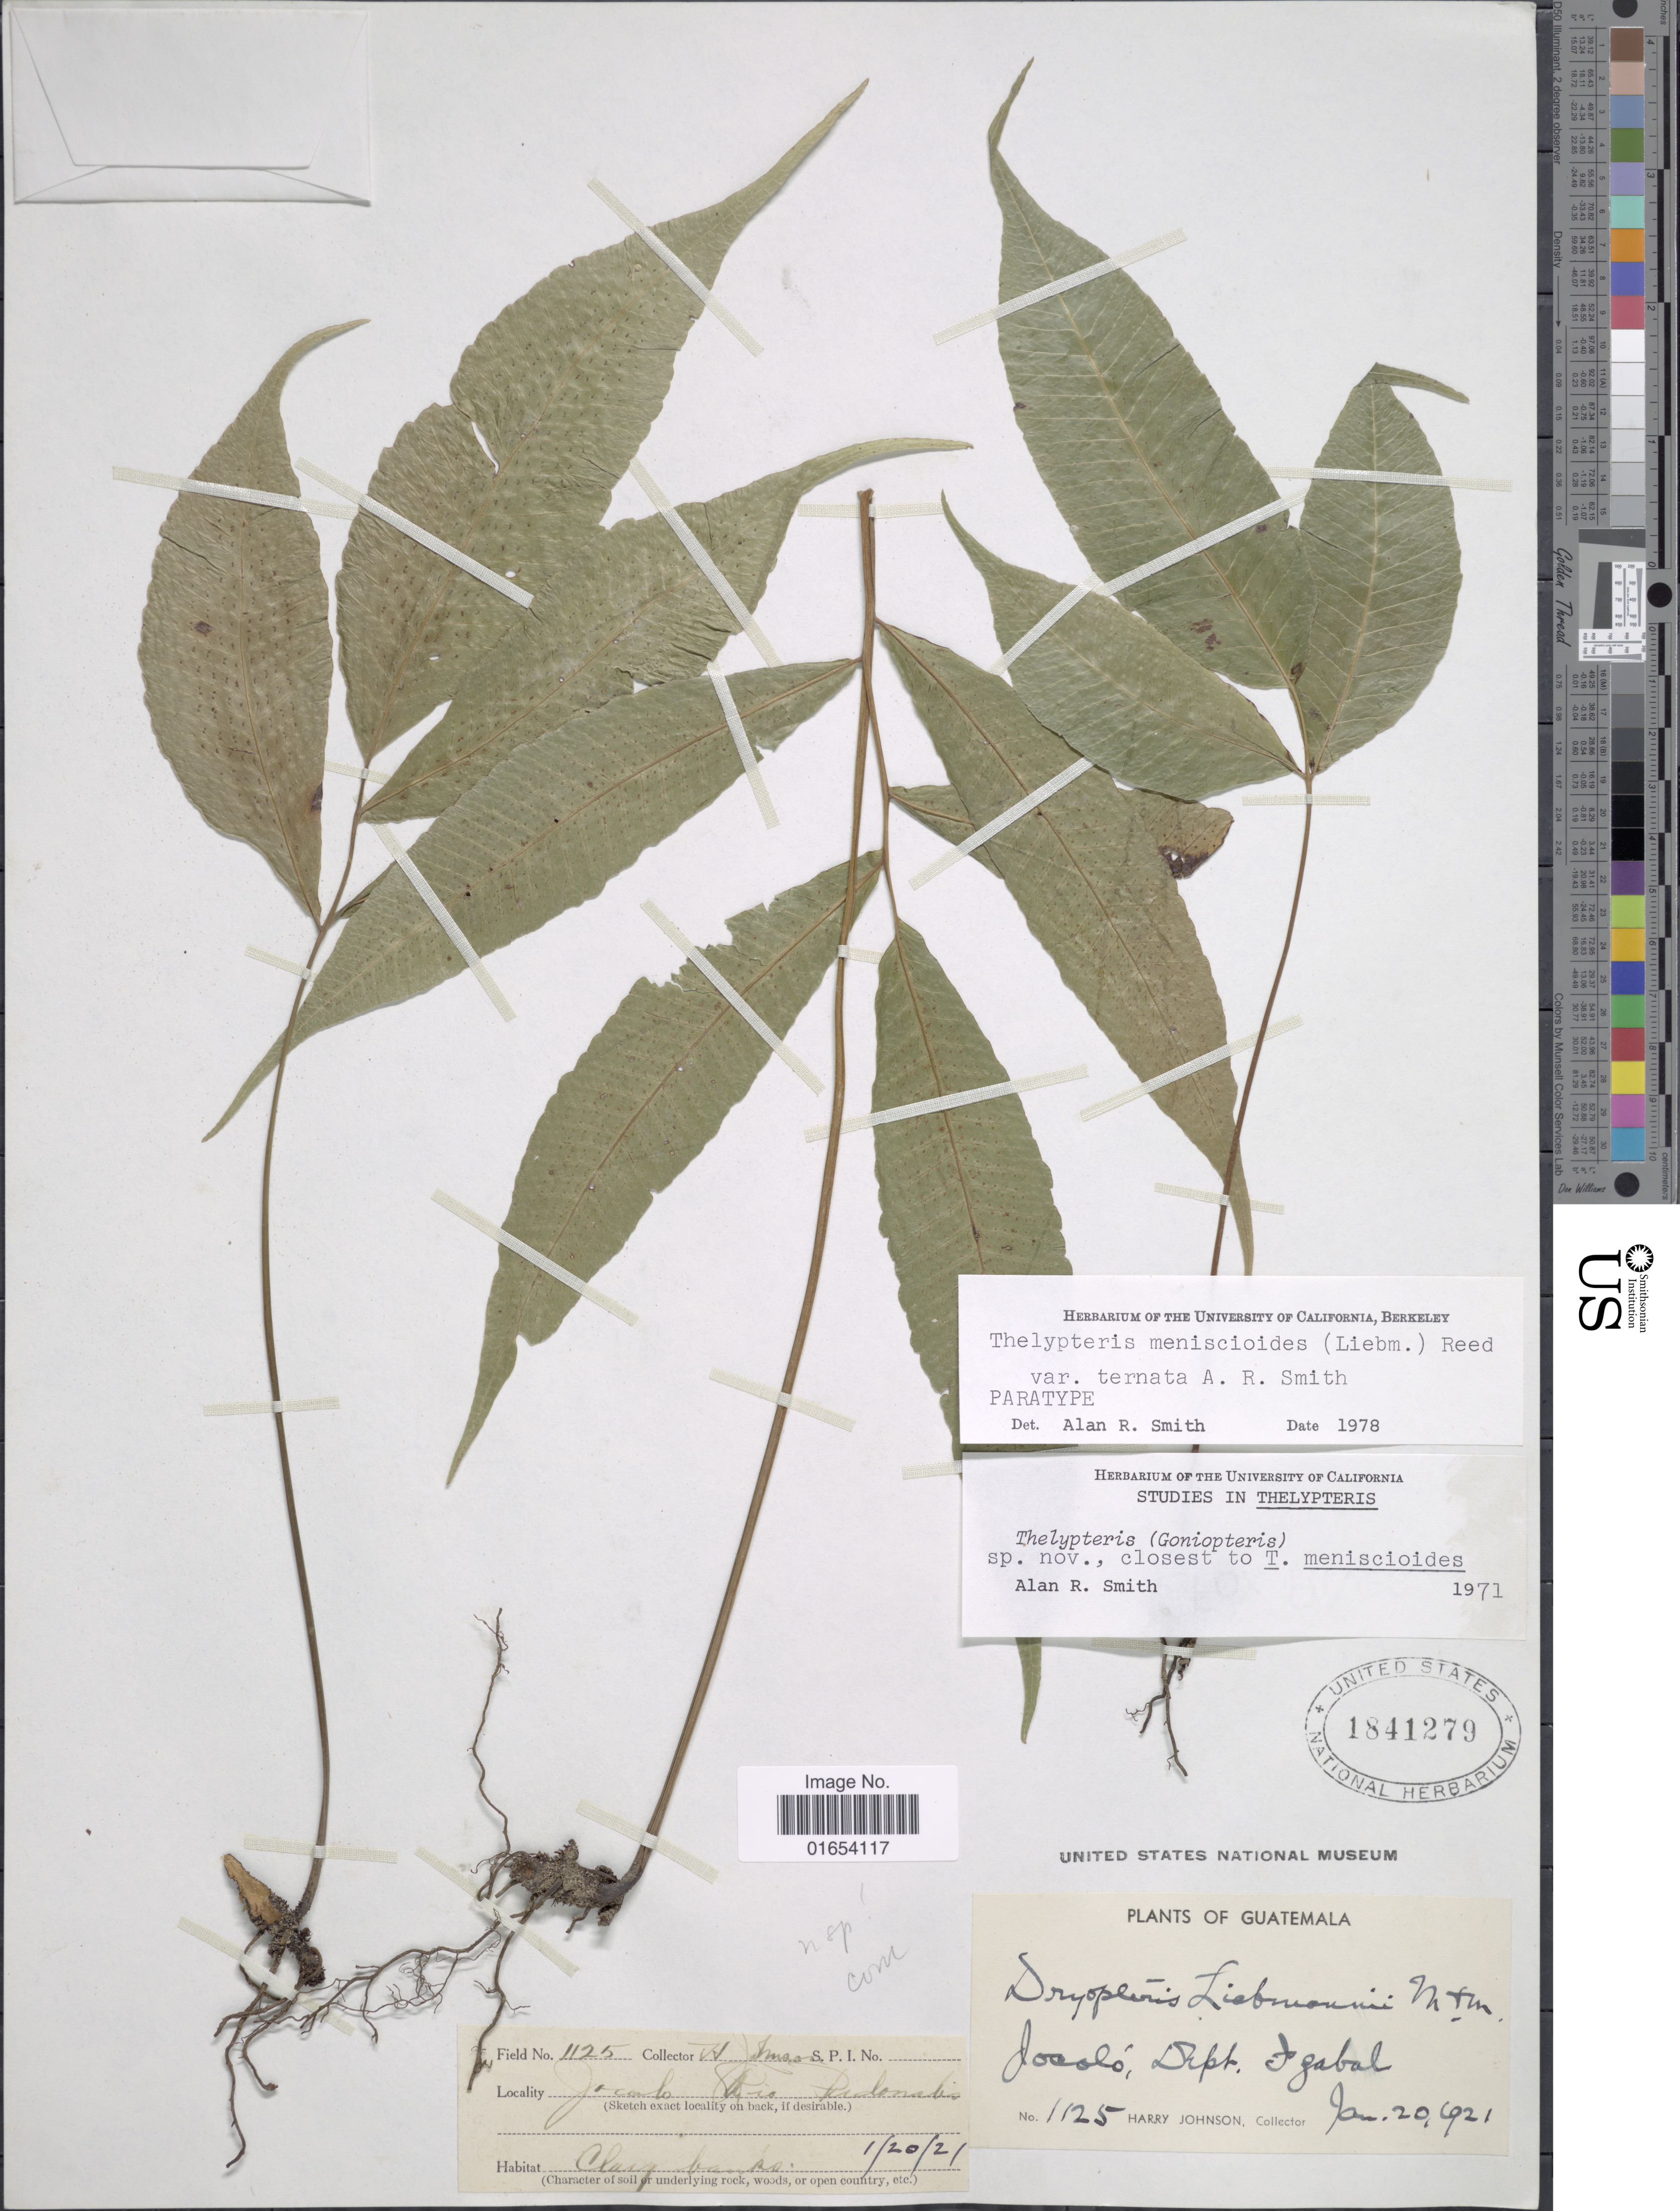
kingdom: Plantae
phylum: Tracheophyta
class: Polypodiopsida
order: Polypodiales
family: Thelypteridaceae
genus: Goniopteris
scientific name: Goniopteris meniscioides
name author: (Liebm.) E. Fourn.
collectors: H. Johnson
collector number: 1125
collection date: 1921-01-20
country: Guatemala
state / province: Izabal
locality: Guatemala, Jocolo, Dept. Izabal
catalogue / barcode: US 1841279